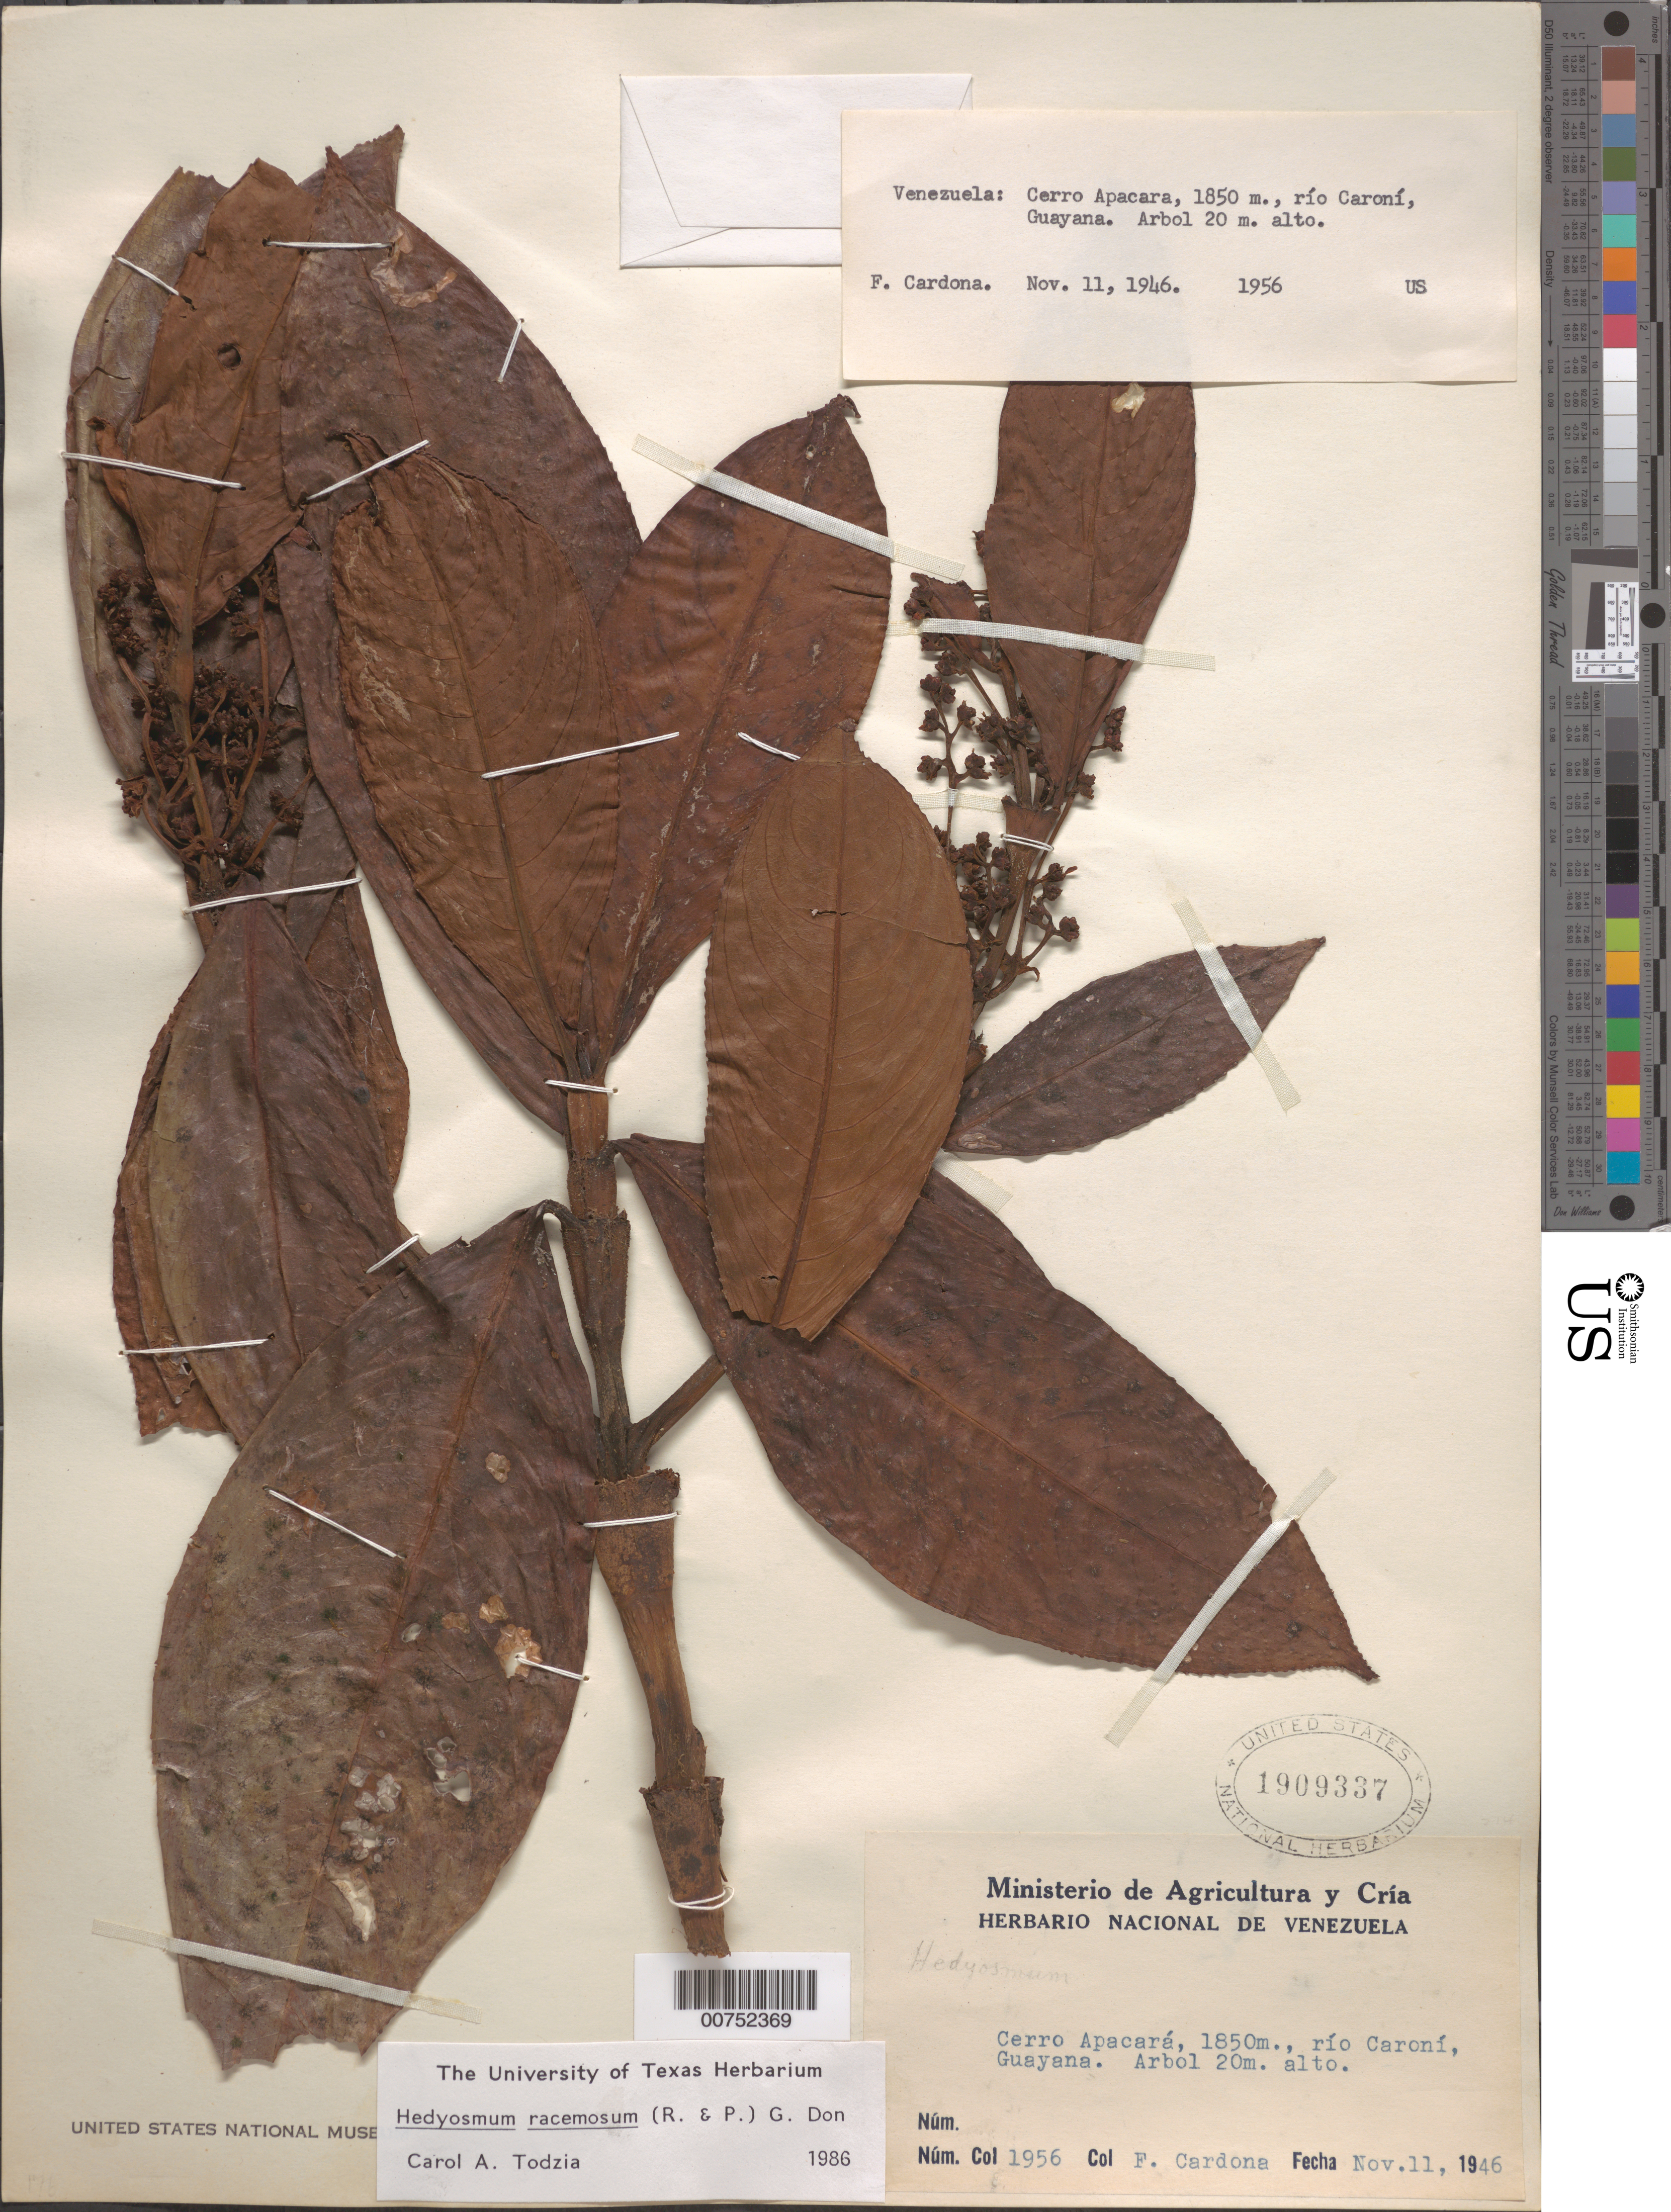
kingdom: Plantae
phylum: Tracheophyta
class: Magnoliopsida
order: Chloranthales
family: Chloranthaceae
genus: Hedyosmum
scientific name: Hedyosmum racemosum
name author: (Ruiz & Pav.) G. Don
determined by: Todzia, C. A., (TEX), University of Texas Austin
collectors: F. Cardona Puig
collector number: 1956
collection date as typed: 11-Nov-46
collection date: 1946-11-11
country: Venezuela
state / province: Bolívar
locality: Cerro Apacará, Río Caroní, Guayana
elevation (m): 1850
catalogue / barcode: US 1909337